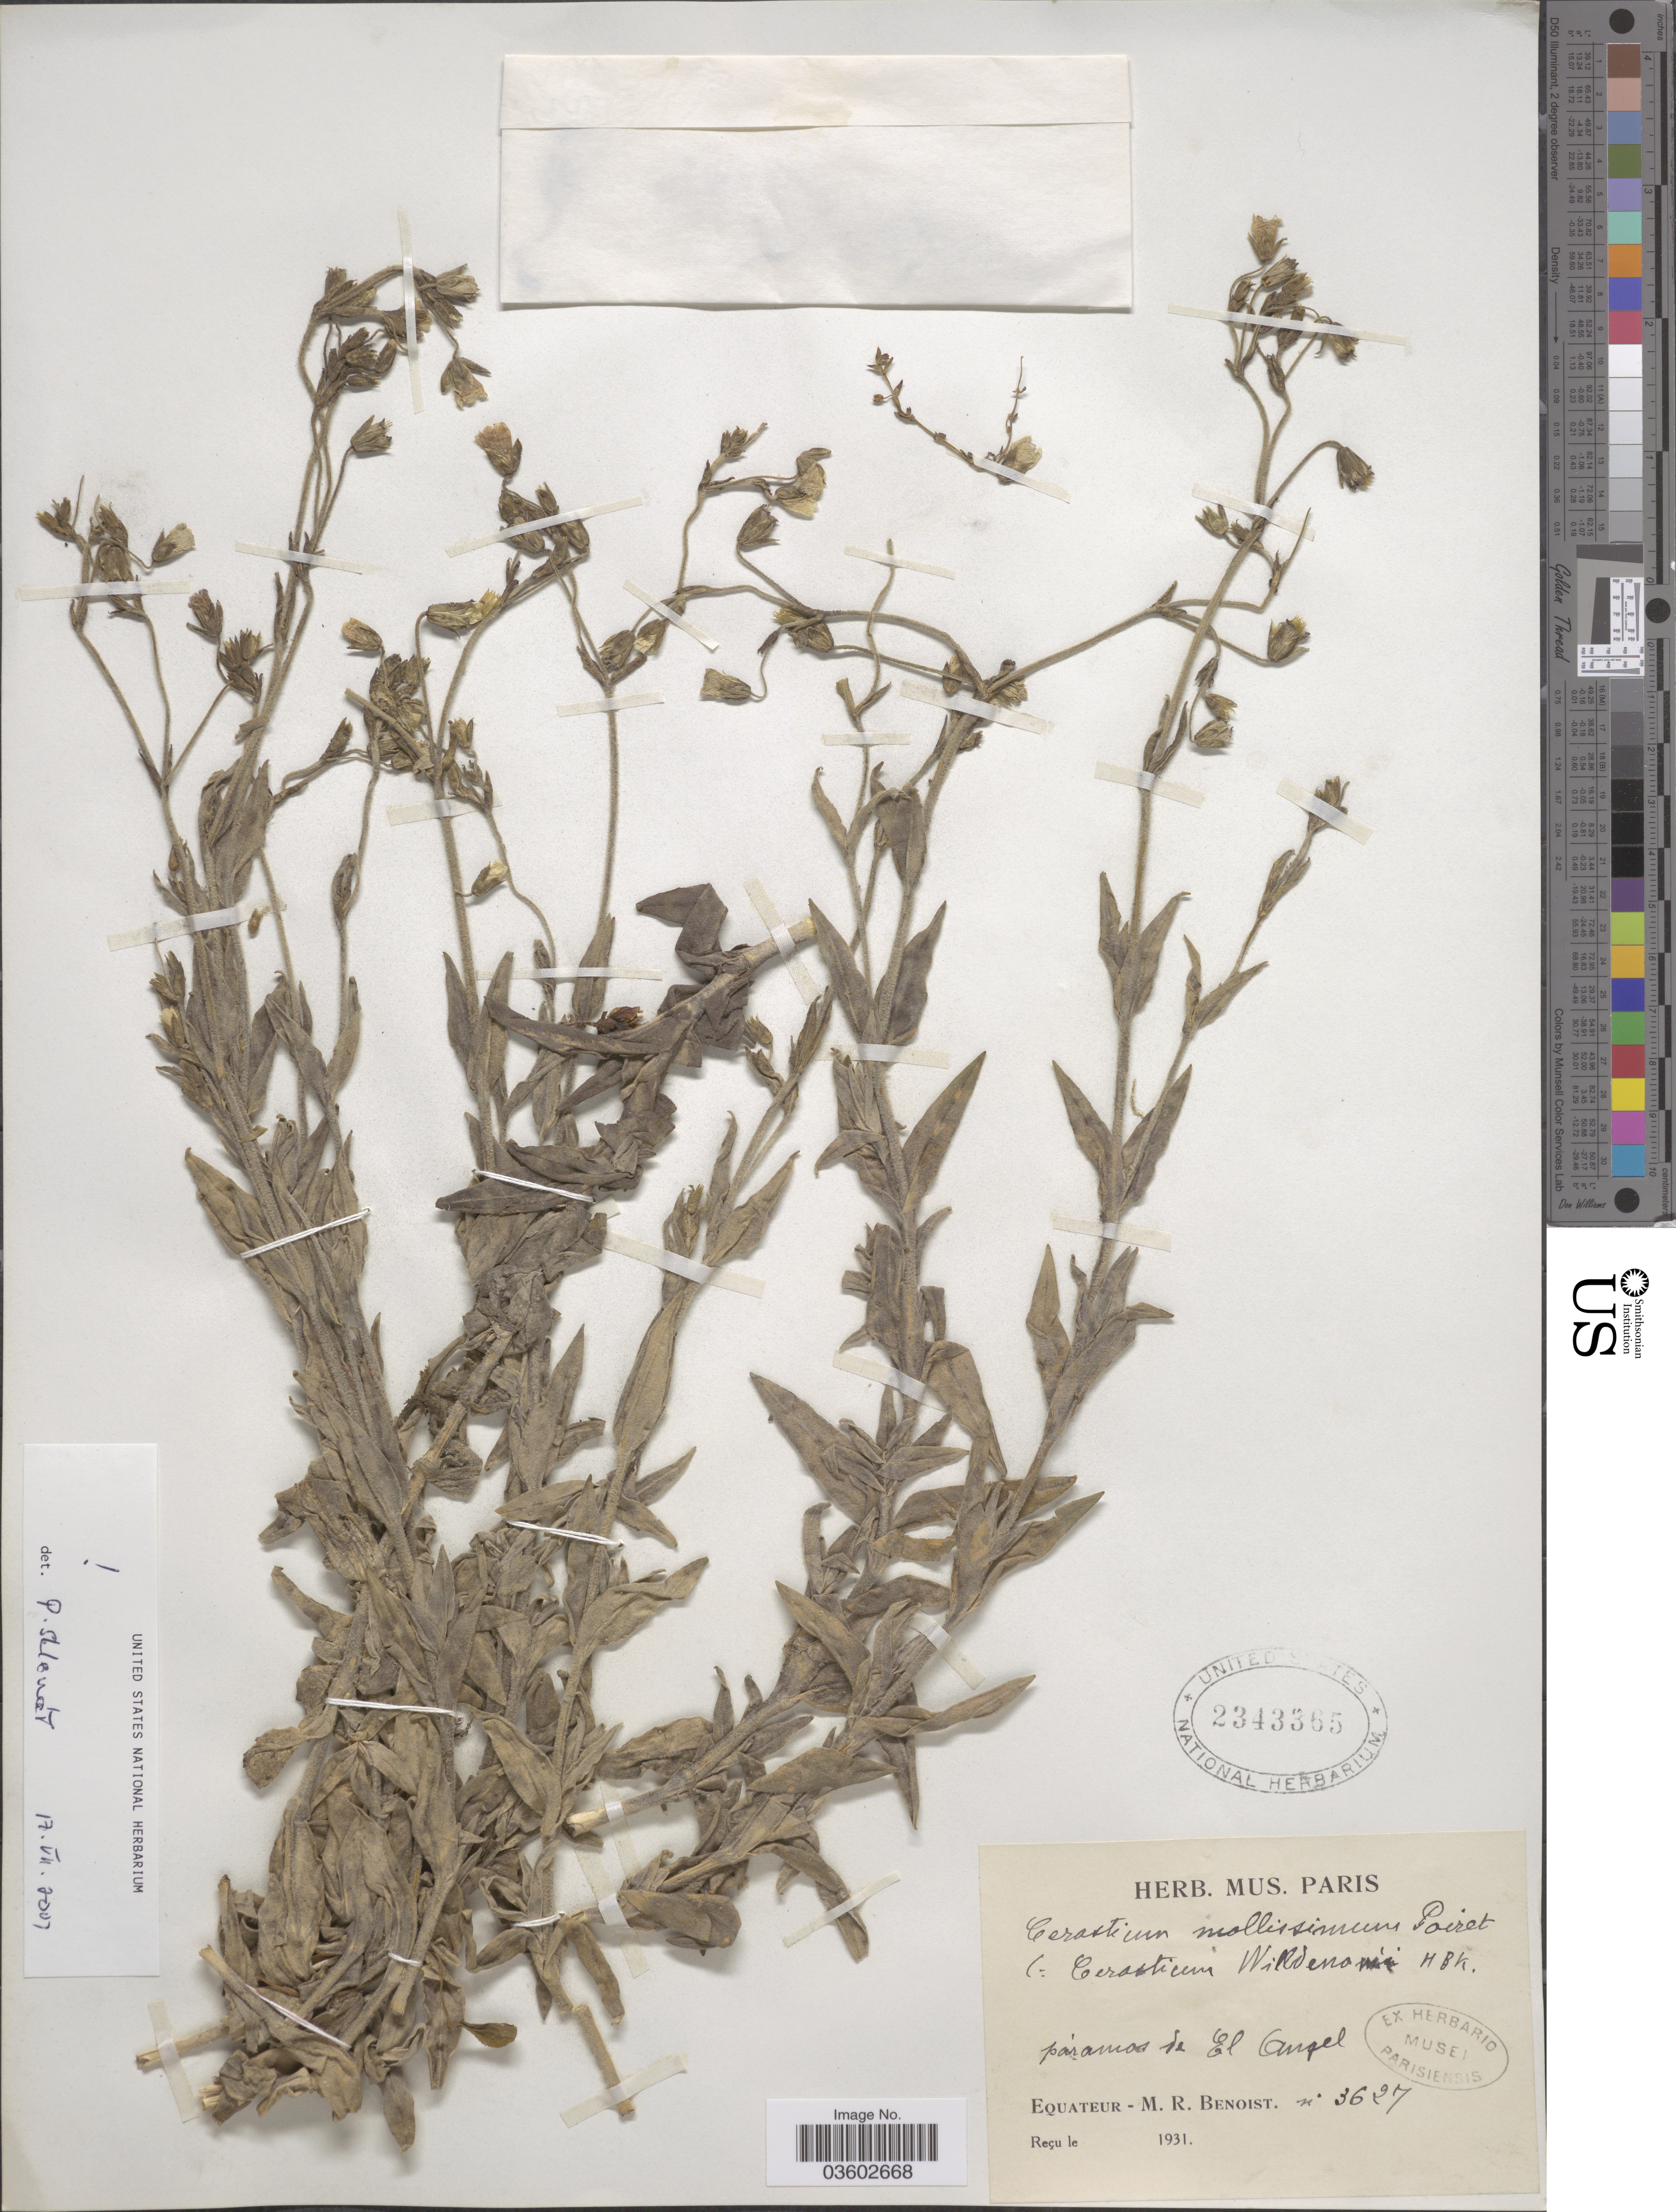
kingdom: Plantae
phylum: Tracheophyta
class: Magnoliopsida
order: Caryophyllales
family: Caryophyllaceae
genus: Cerastium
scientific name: Cerastium mollissimum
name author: Poir.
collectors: M. Benoist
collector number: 3627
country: Congo, Democratic Republic of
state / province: Equateur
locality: Páramos de El Angel.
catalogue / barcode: US 2343365